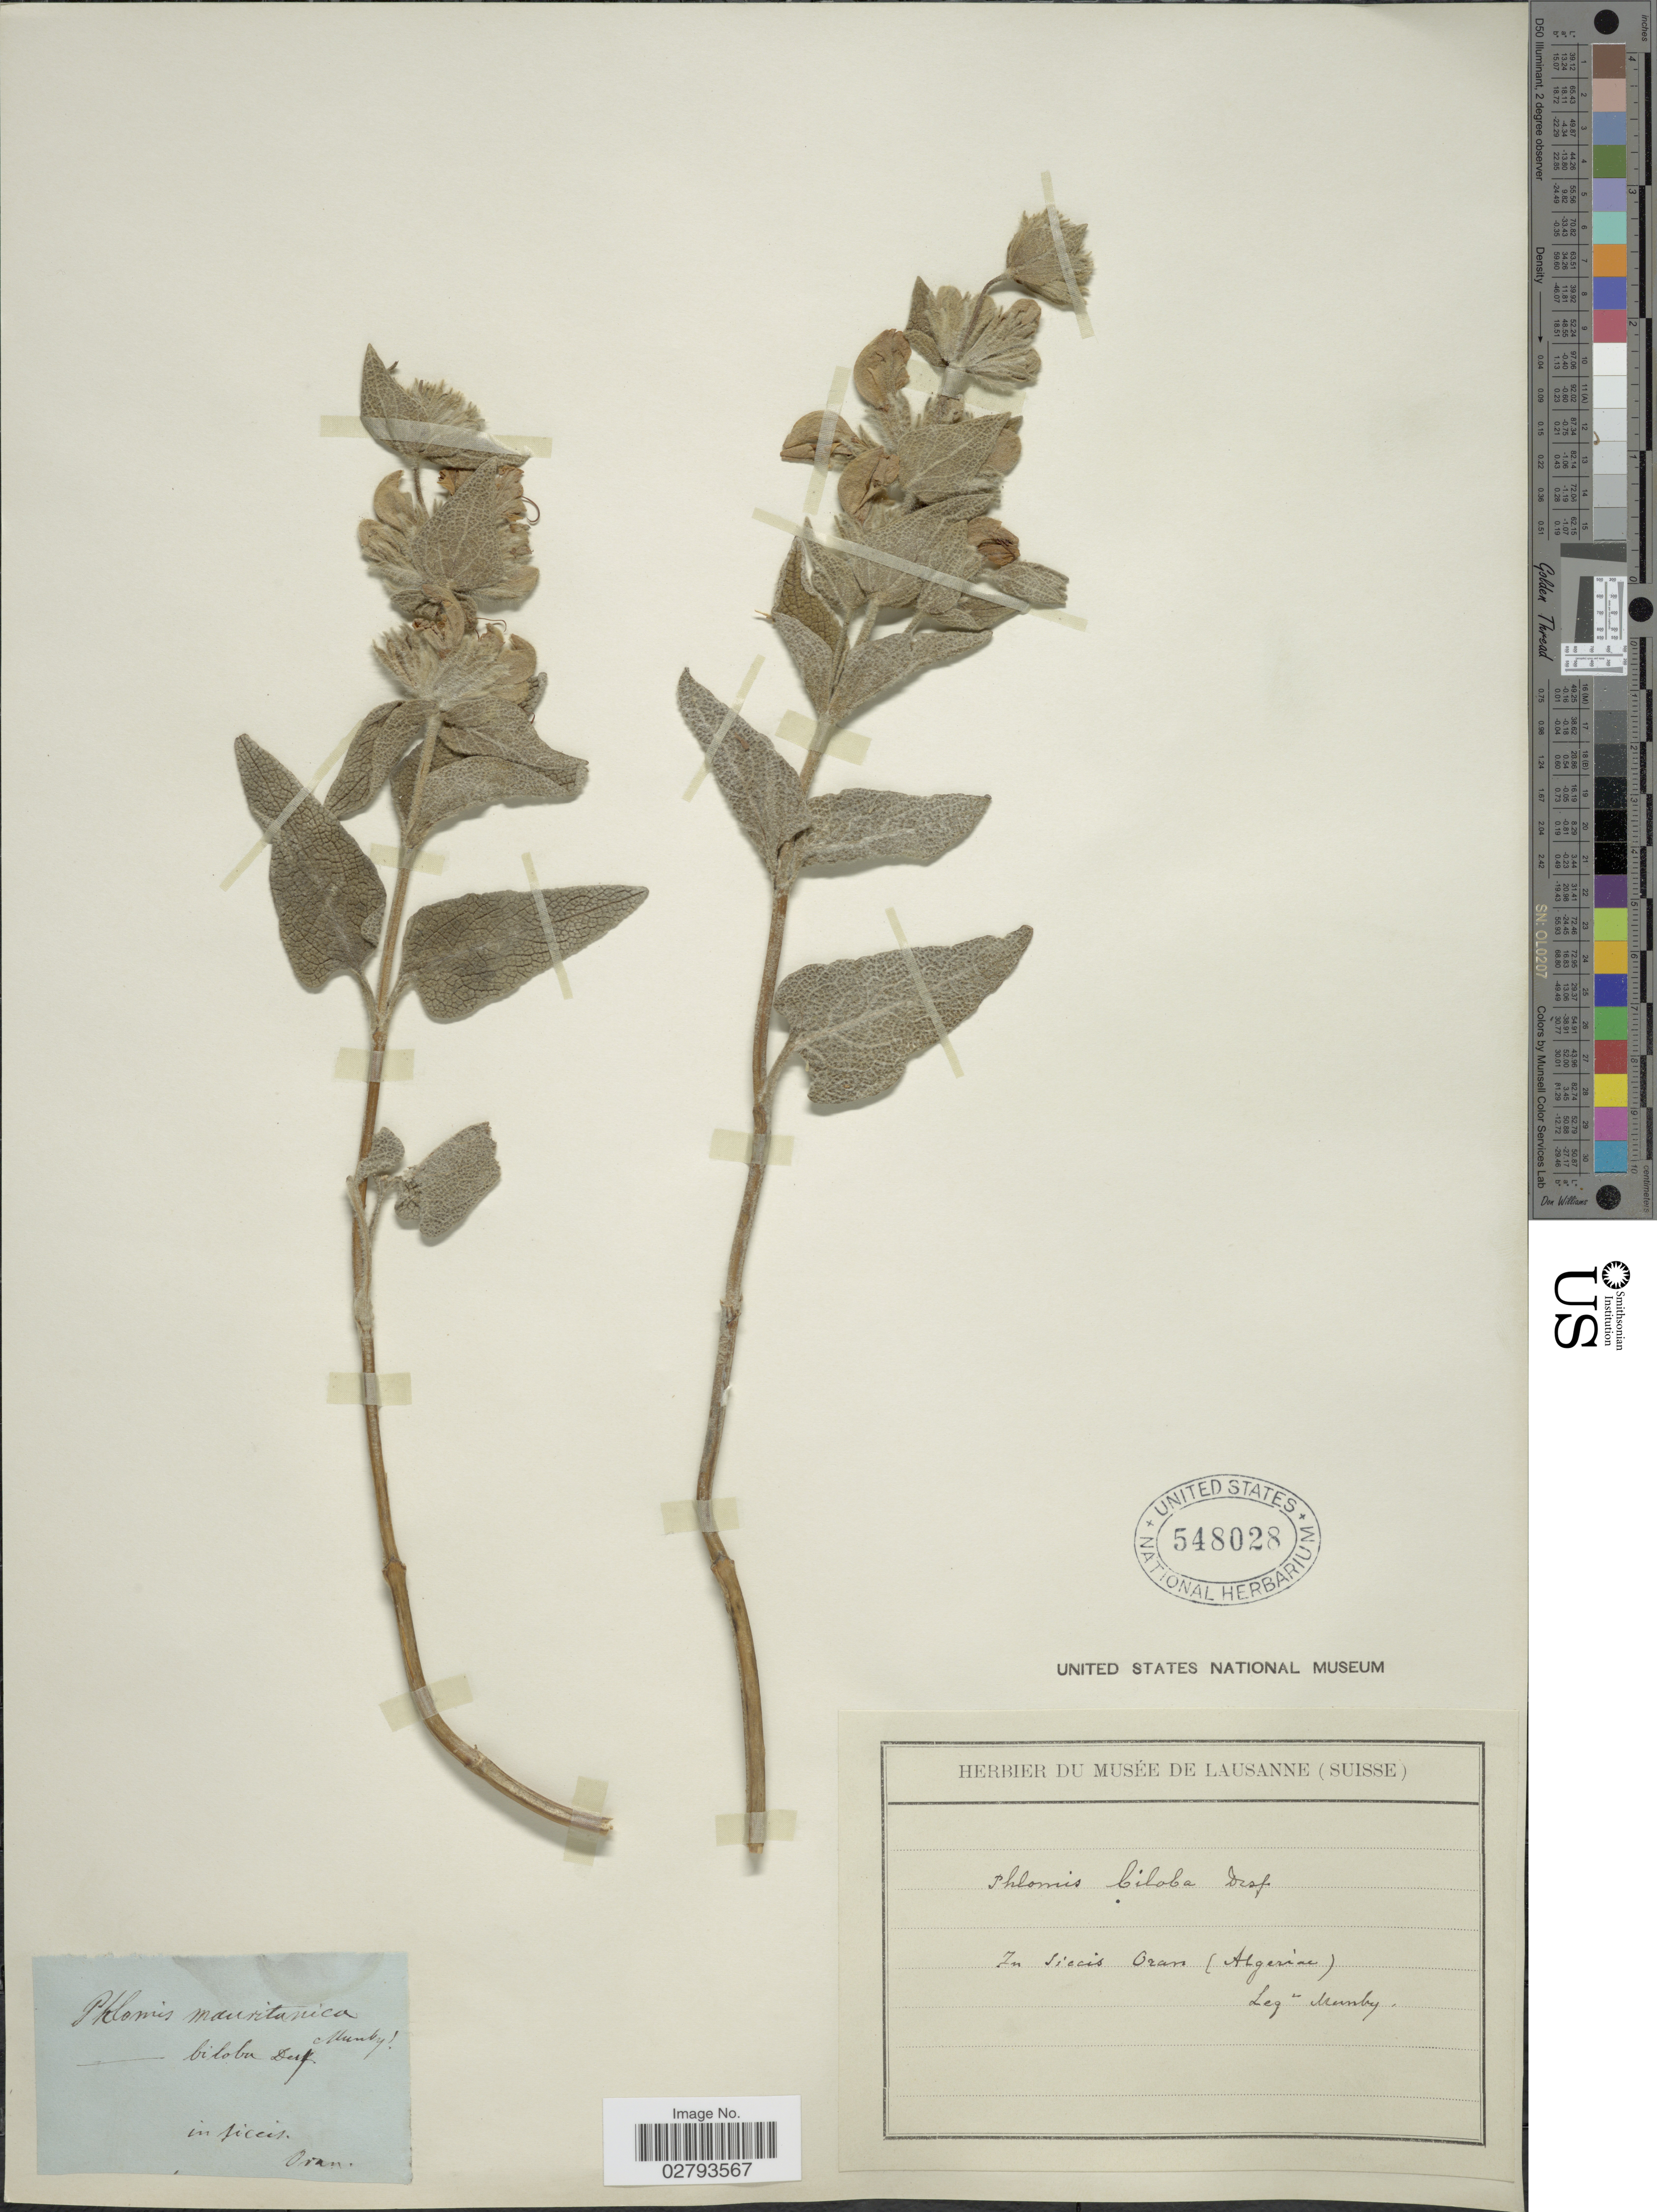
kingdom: Plantae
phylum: Tracheophyta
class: Magnoliopsida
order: Lamiales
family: Lamiaceae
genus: Phlomis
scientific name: Phlomis crinita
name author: Cav.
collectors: Munby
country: Algeria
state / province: Oran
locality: In sicus Oran.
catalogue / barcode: US 548028